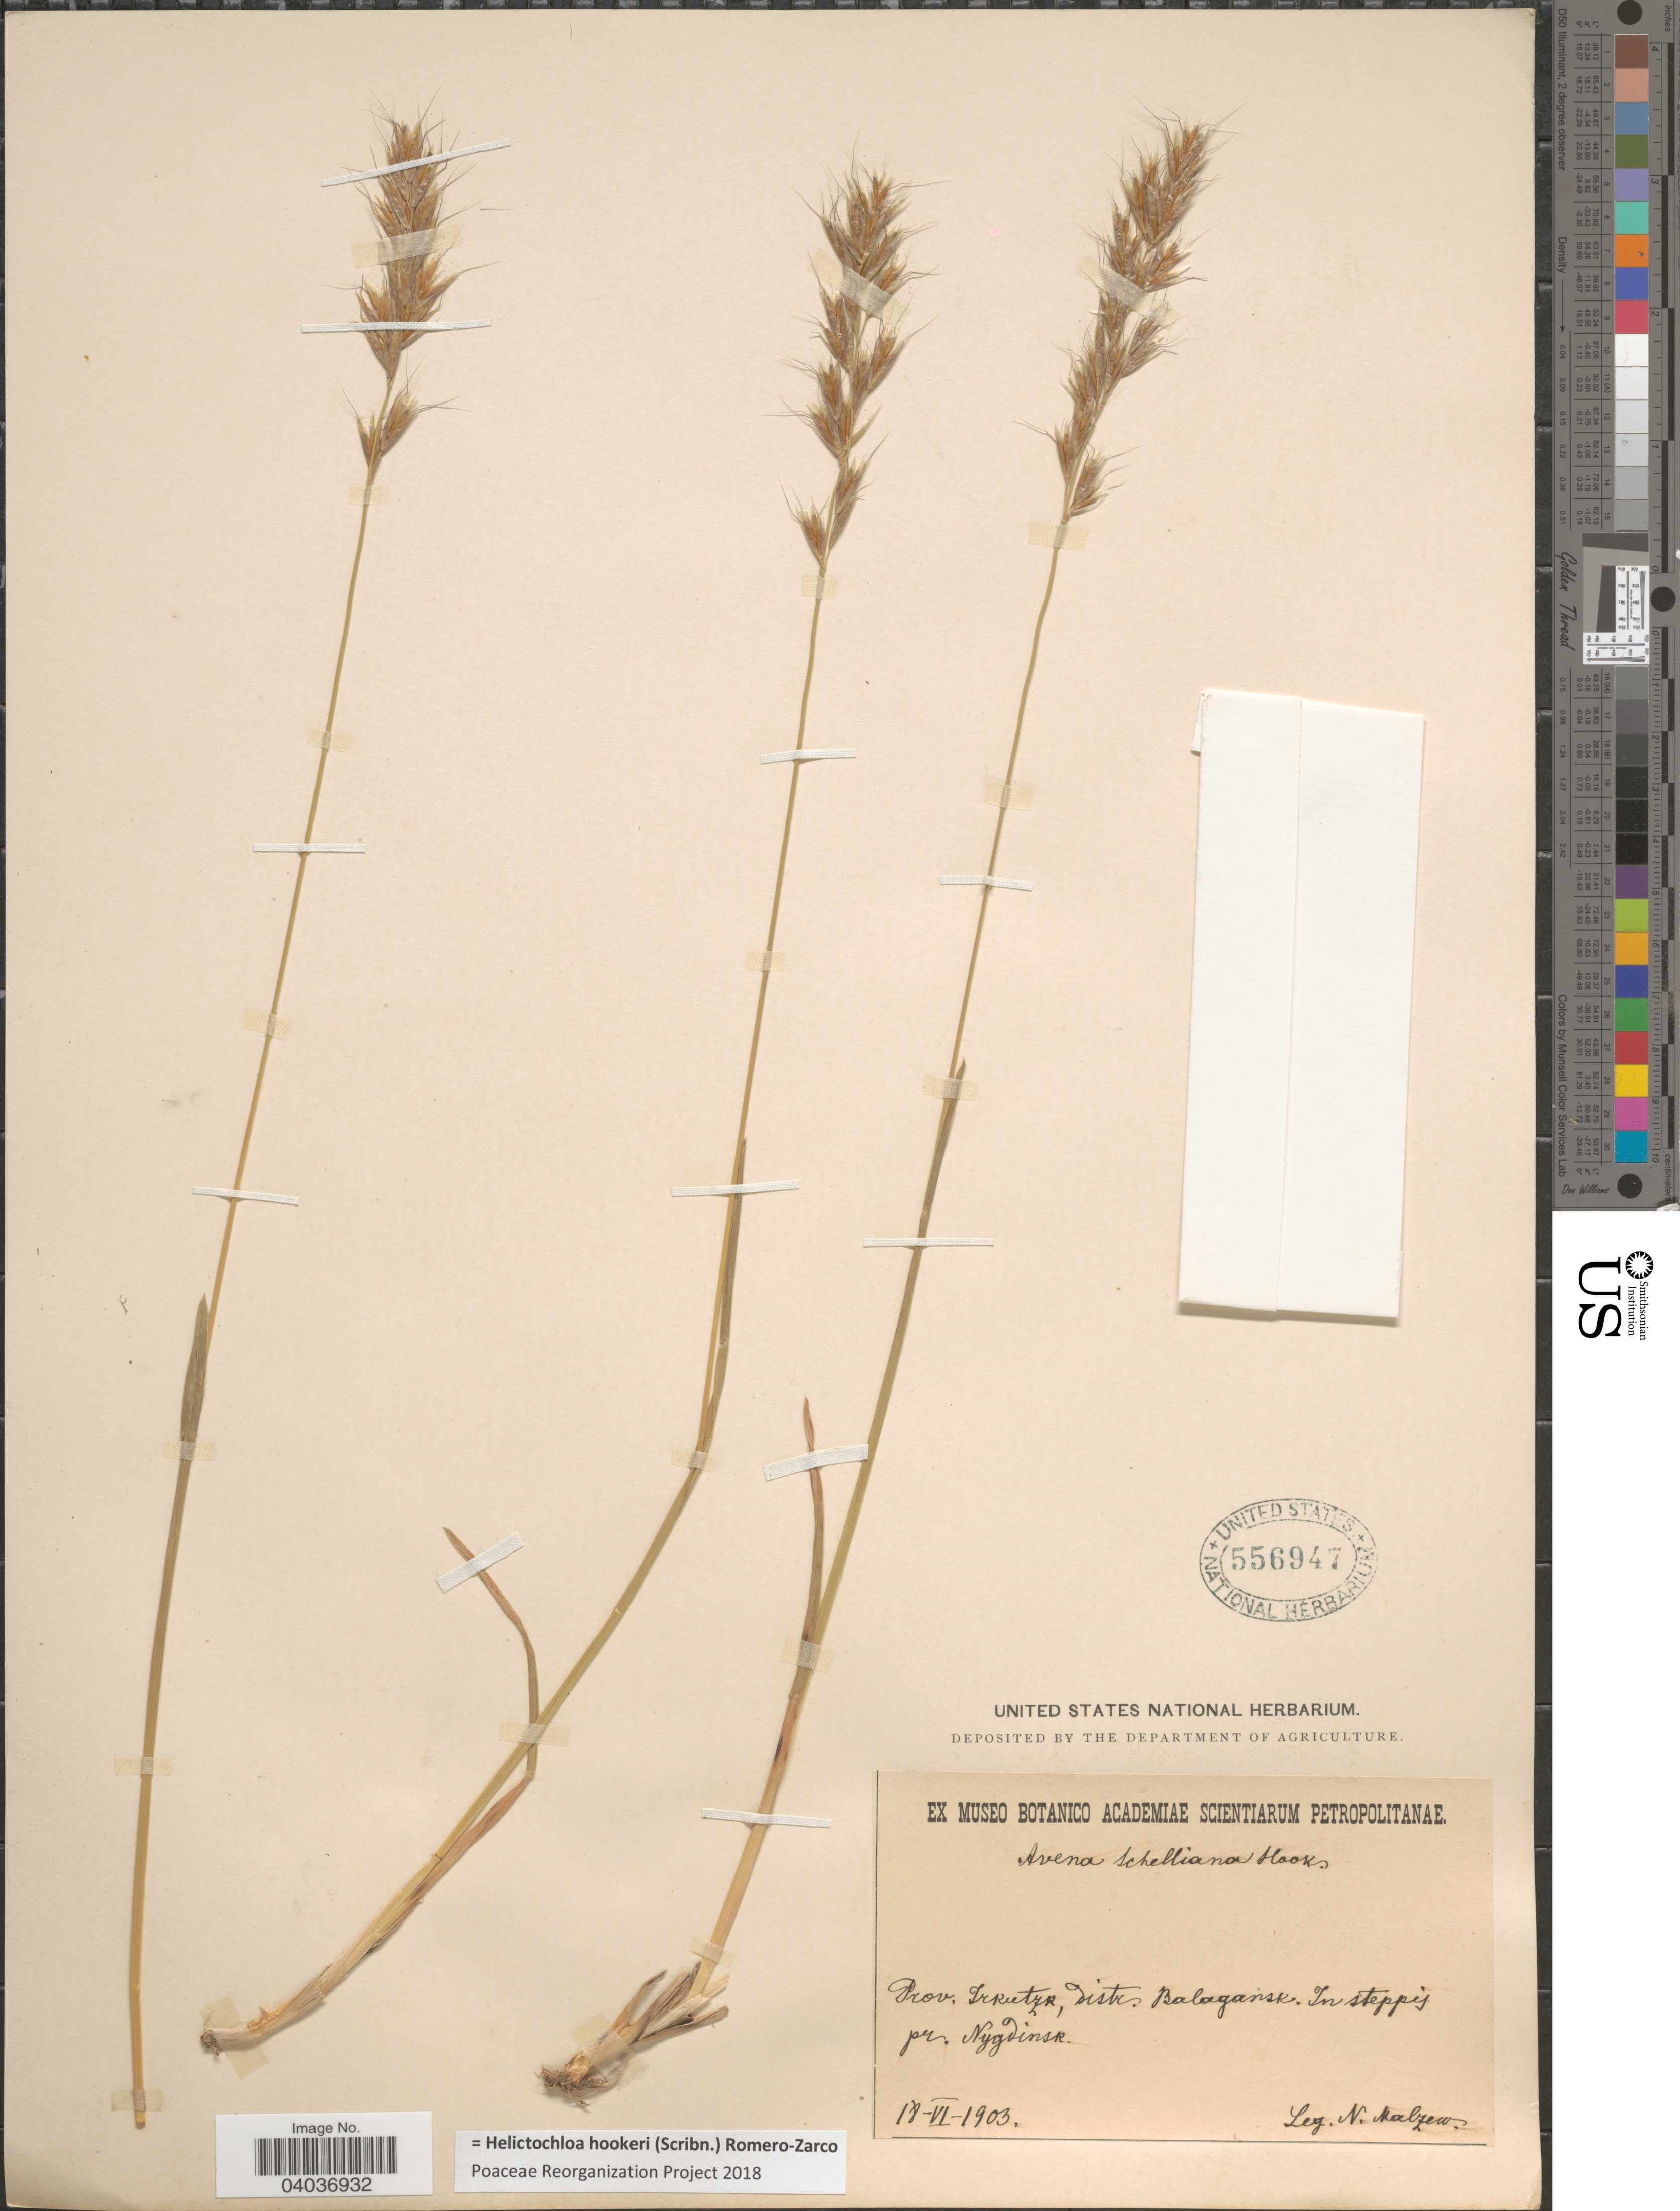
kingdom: Plantae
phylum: Tracheophyta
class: Liliopsida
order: Poales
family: Poaceae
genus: Helictochloa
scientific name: Helictochloa hookeri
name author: (Scribn.) Romero Zarco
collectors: N. Malzew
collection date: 1903-06-18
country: Russian Federation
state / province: Irkutsk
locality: Distr. Balagansk. In steppis pr. Nygdinsr.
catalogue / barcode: US 556947